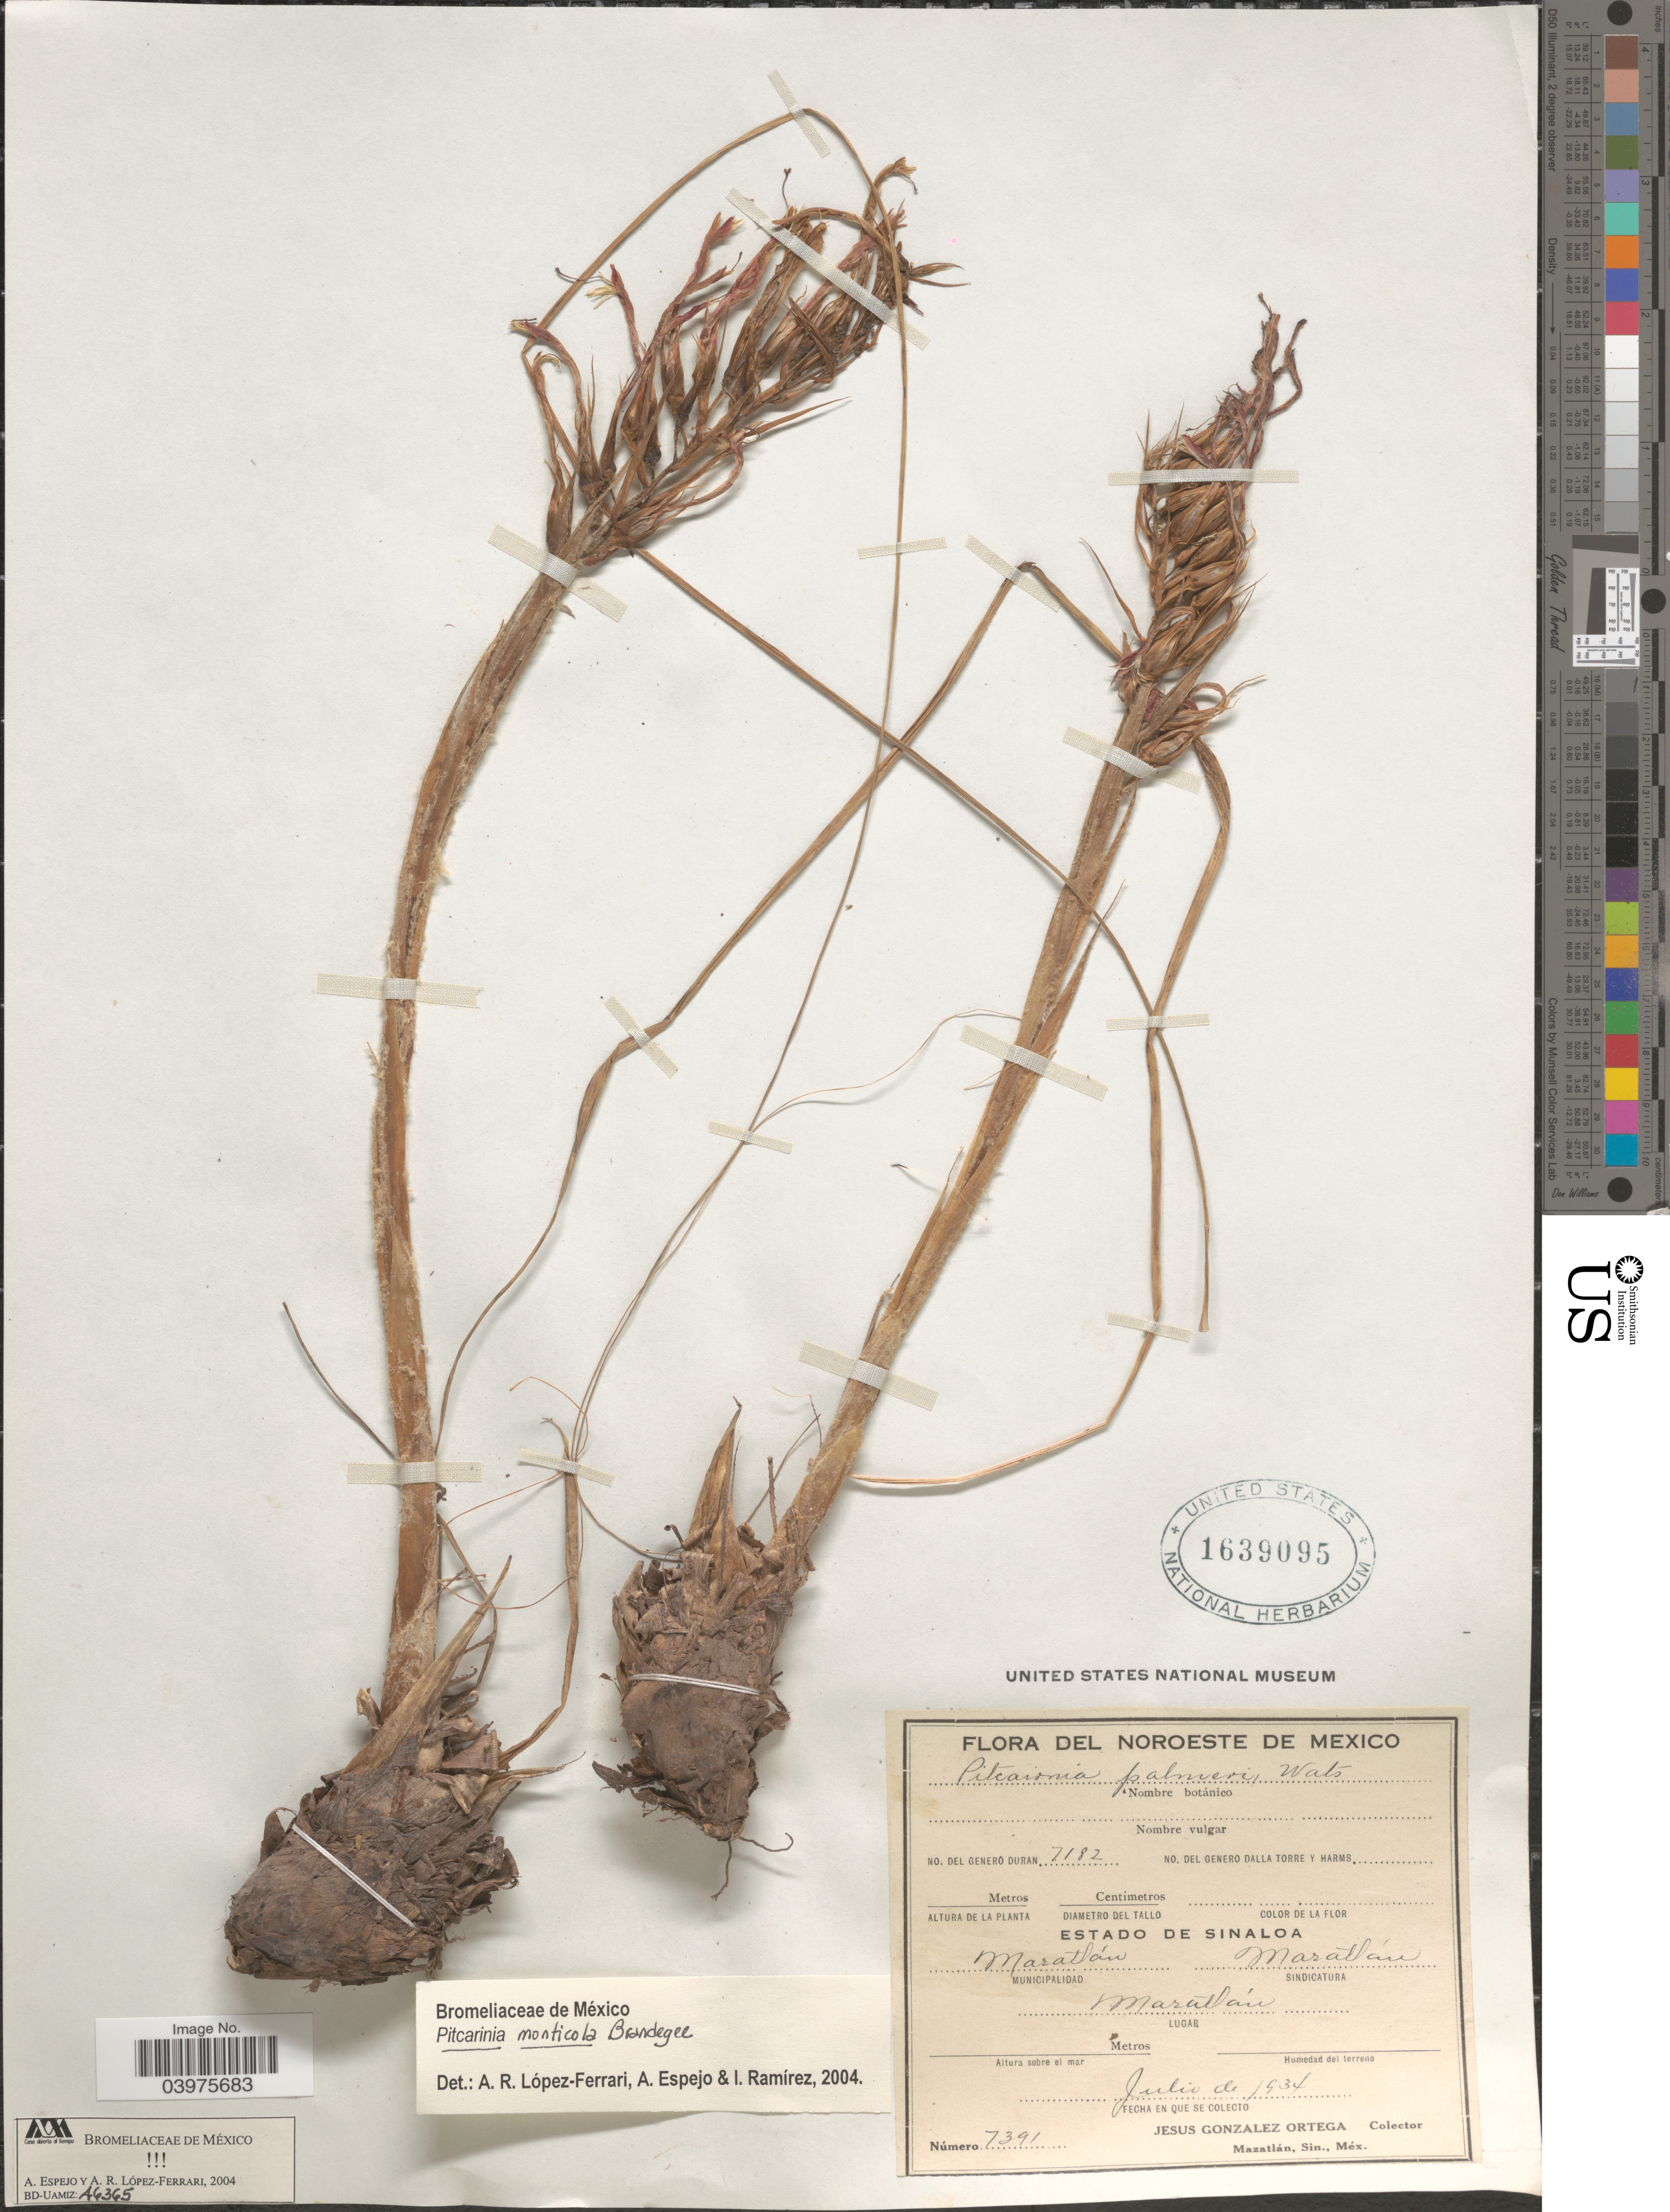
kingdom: Plantae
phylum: Tracheophyta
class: Liliopsida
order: Poales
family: Bromeliaceae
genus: Pitcairnia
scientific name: Pitcairnia monticola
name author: Brandegee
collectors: J. Ortega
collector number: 7391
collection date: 1934-07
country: Mexico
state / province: Sinaloa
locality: Noroeste de Mexico. Municipalidad Mazatlán, Sindicatura Mazatlán. Mazatlán.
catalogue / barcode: US 1639095